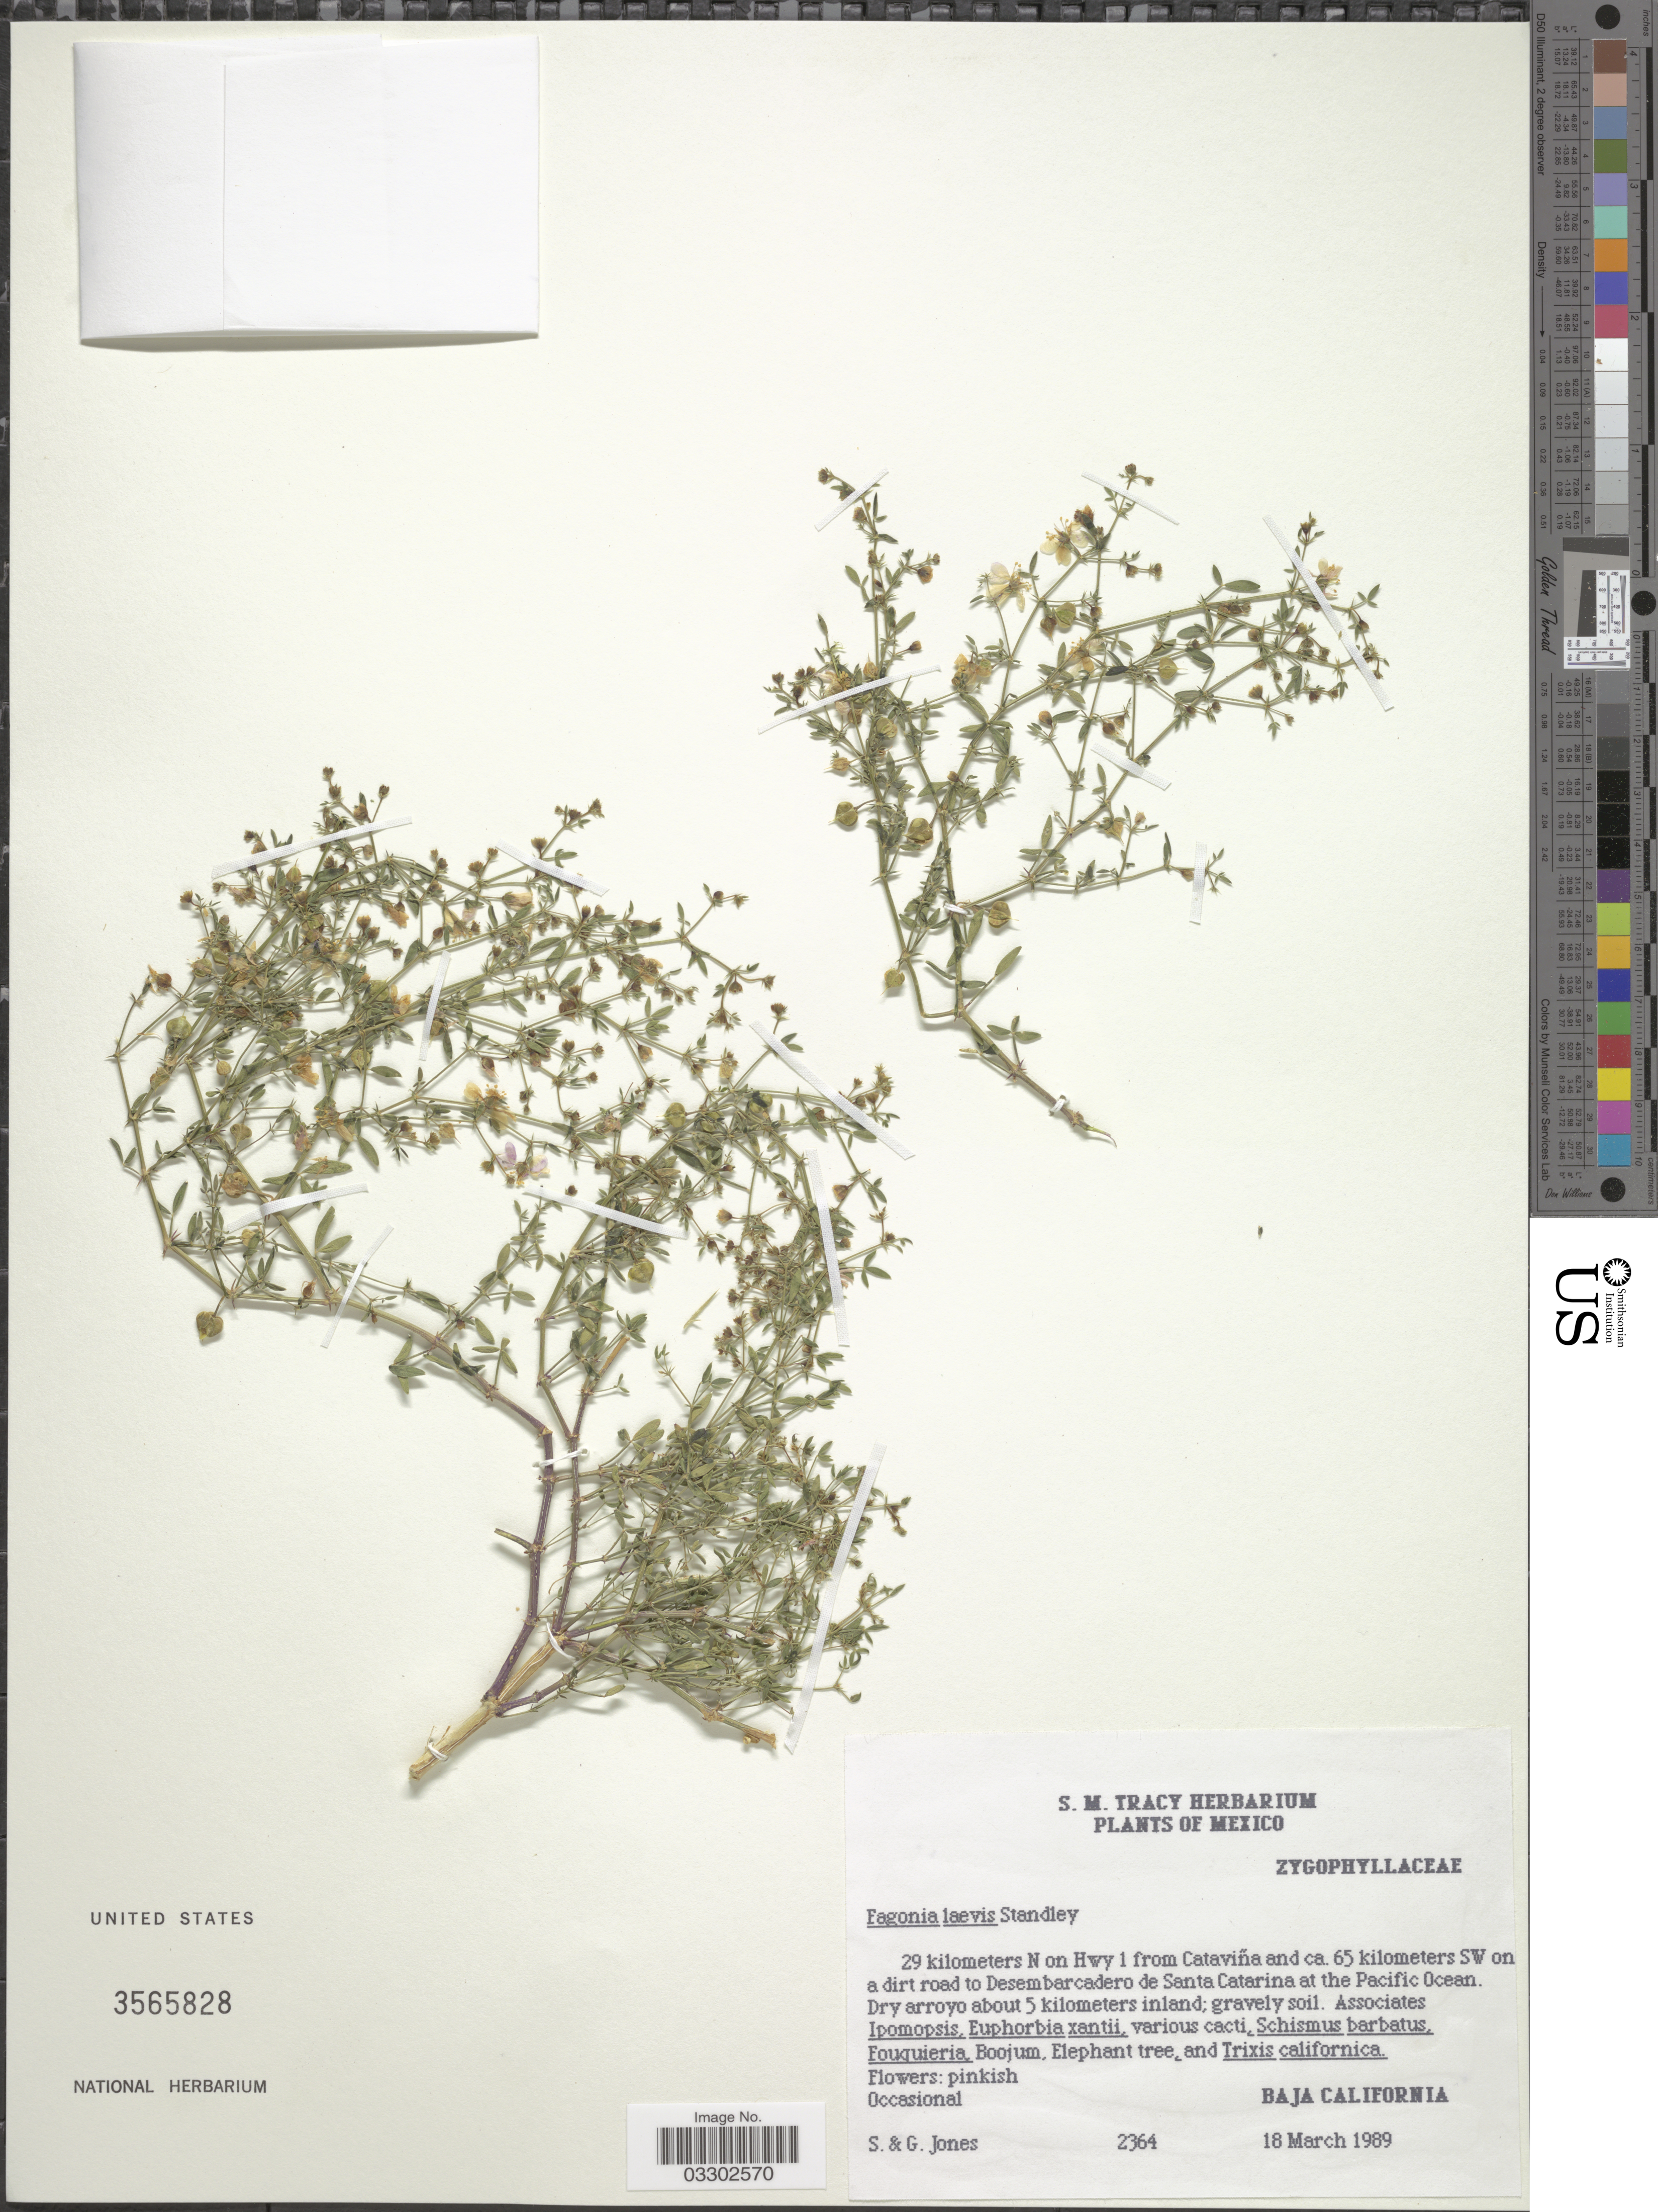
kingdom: Plantae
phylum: Tracheophyta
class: Magnoliopsida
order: Zygophyllales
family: Zygophyllaceae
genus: Fagonia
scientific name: Fagonia laevis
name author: Standl.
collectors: S. Jones & G. Jones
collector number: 2364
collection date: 1989-03-18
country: Mexico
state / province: Baja California Norte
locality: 29 kilometers N on Hwy 1 from Cataviña and ca. 65 kilometers SW on a dirt road to Desembarcadero de Santa Catarina at the Pacific Ocean. About 5 kilometers inland.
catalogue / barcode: US 3565828